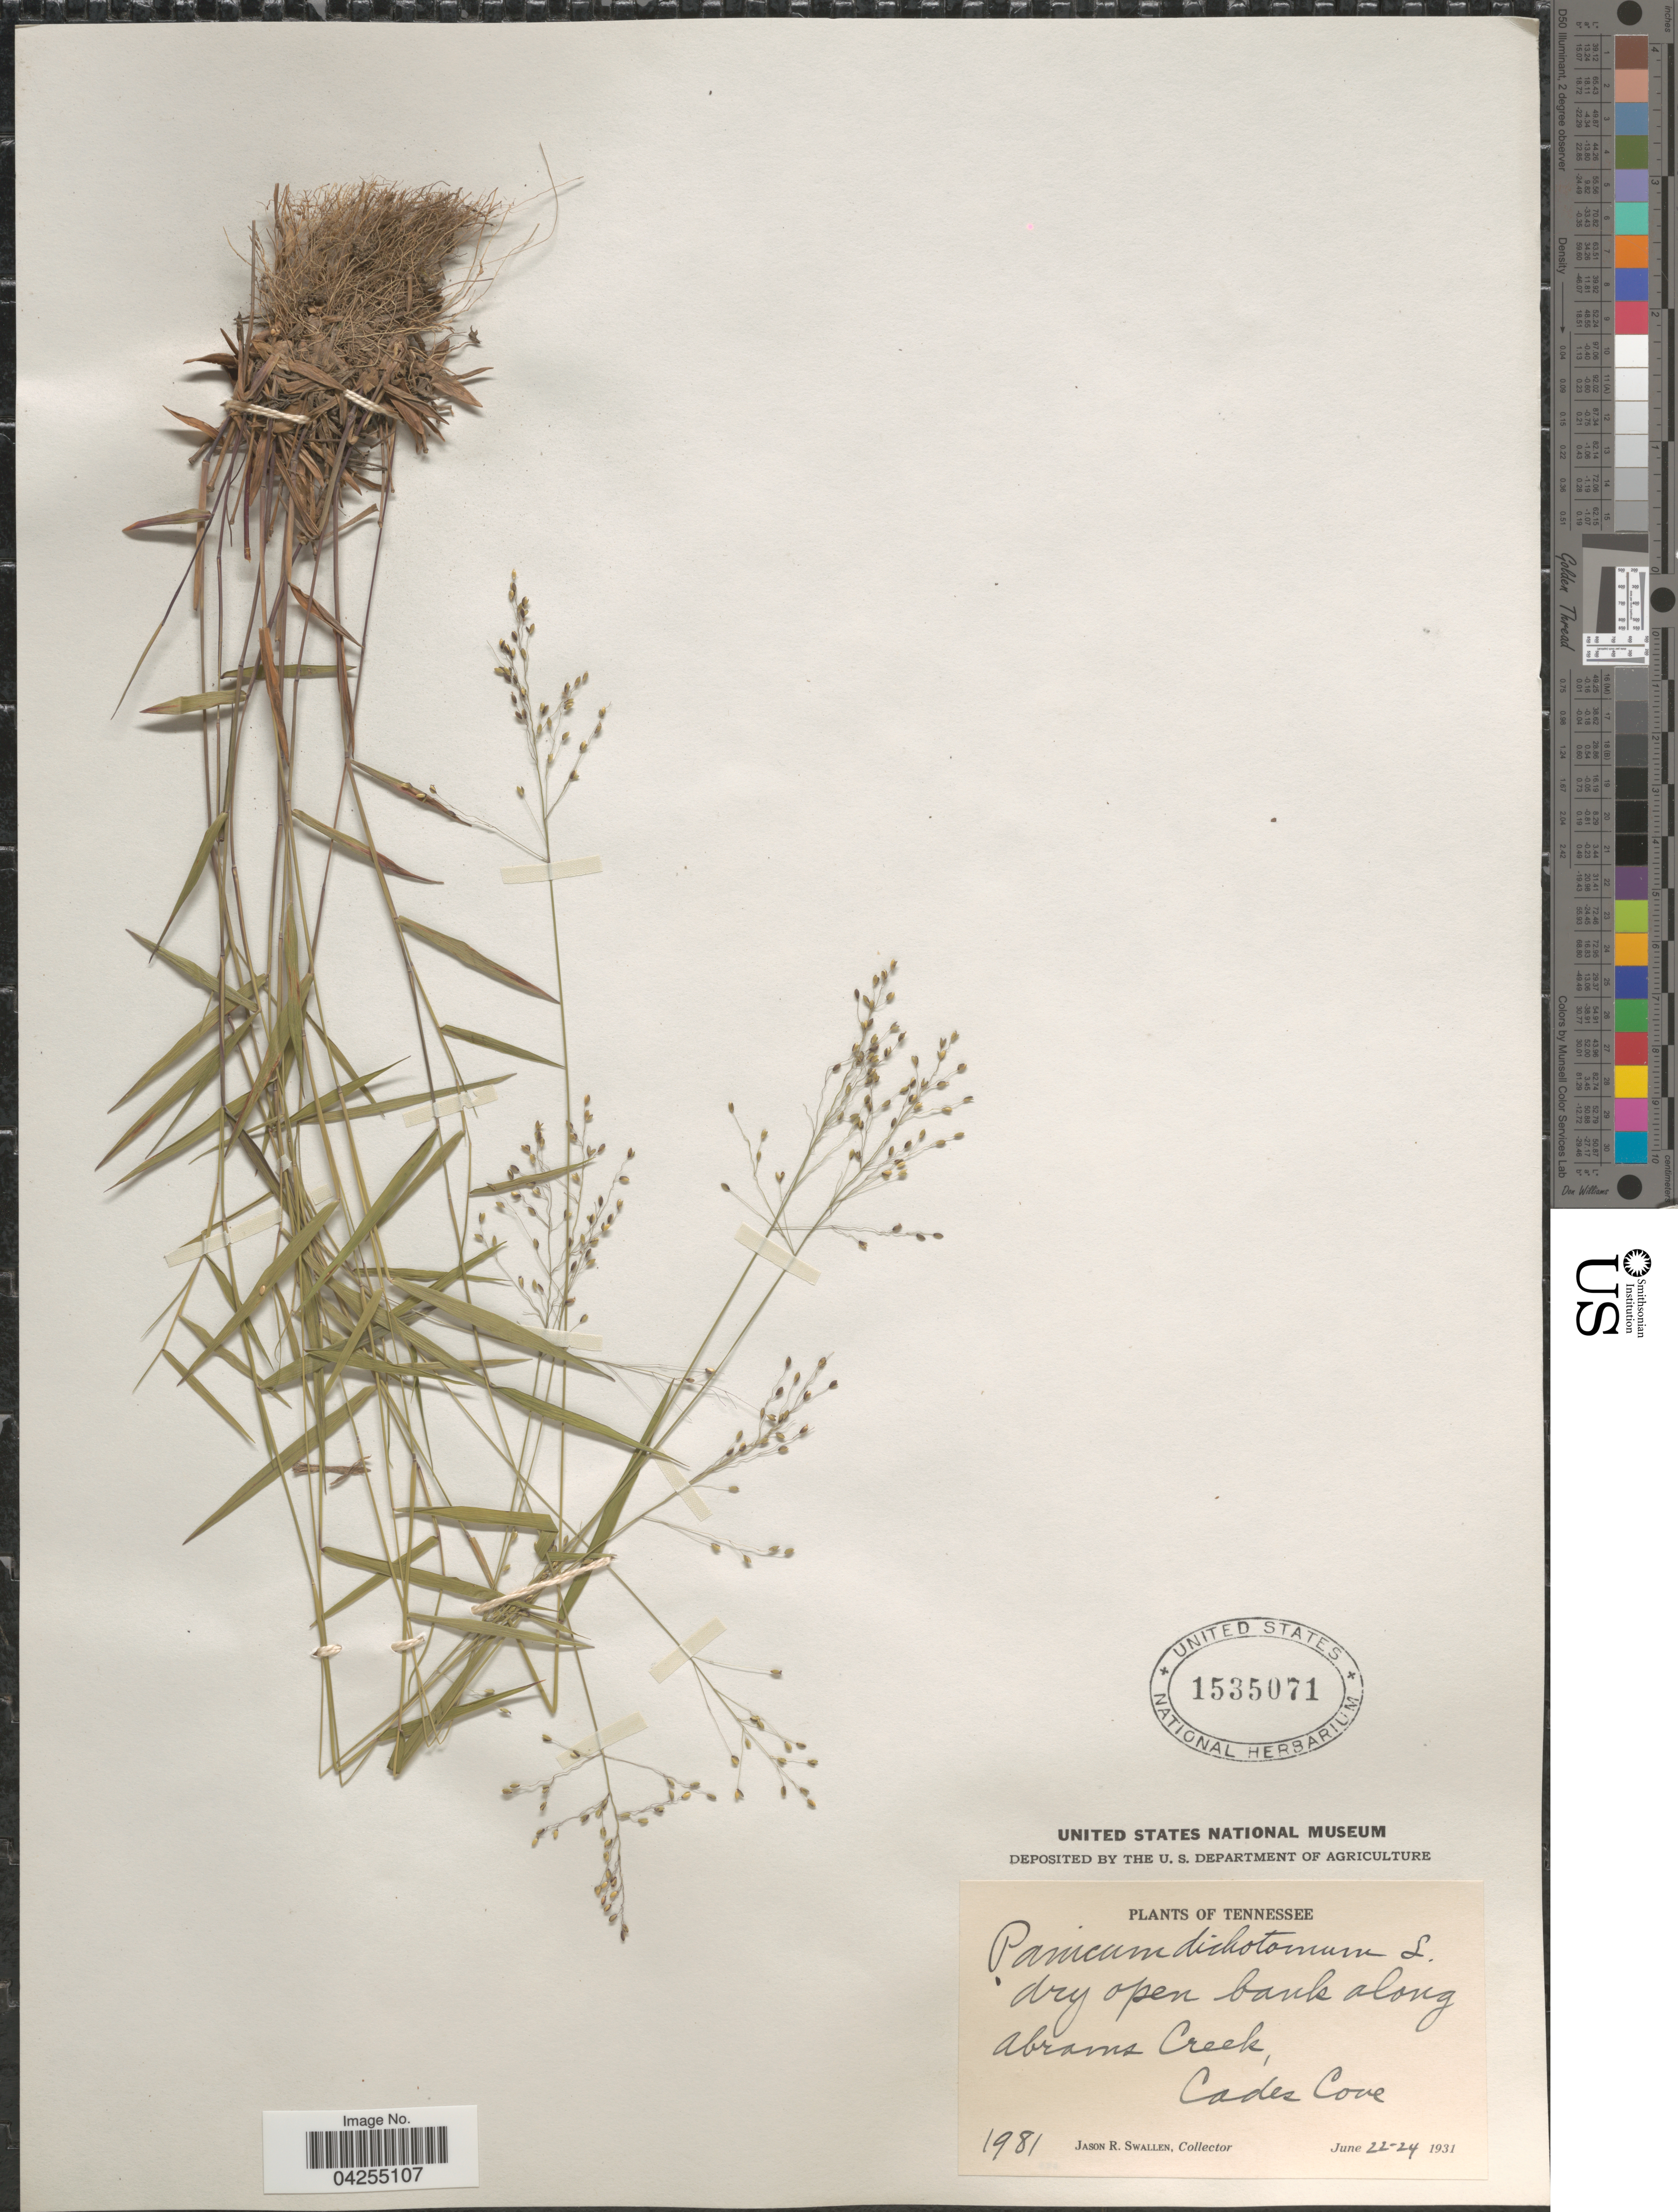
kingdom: Plantae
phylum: Tracheophyta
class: Liliopsida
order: Poales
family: Poaceae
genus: Dichanthelium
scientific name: Dichanthelium dichotomum var. dichotomum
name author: (L.) Gould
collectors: J. R. Swallen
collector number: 1981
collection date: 1931-06-22/1931-06-24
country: United States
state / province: Tennessee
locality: Dry open bank along Abrams Creek, Cades Cove.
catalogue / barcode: US 1535071